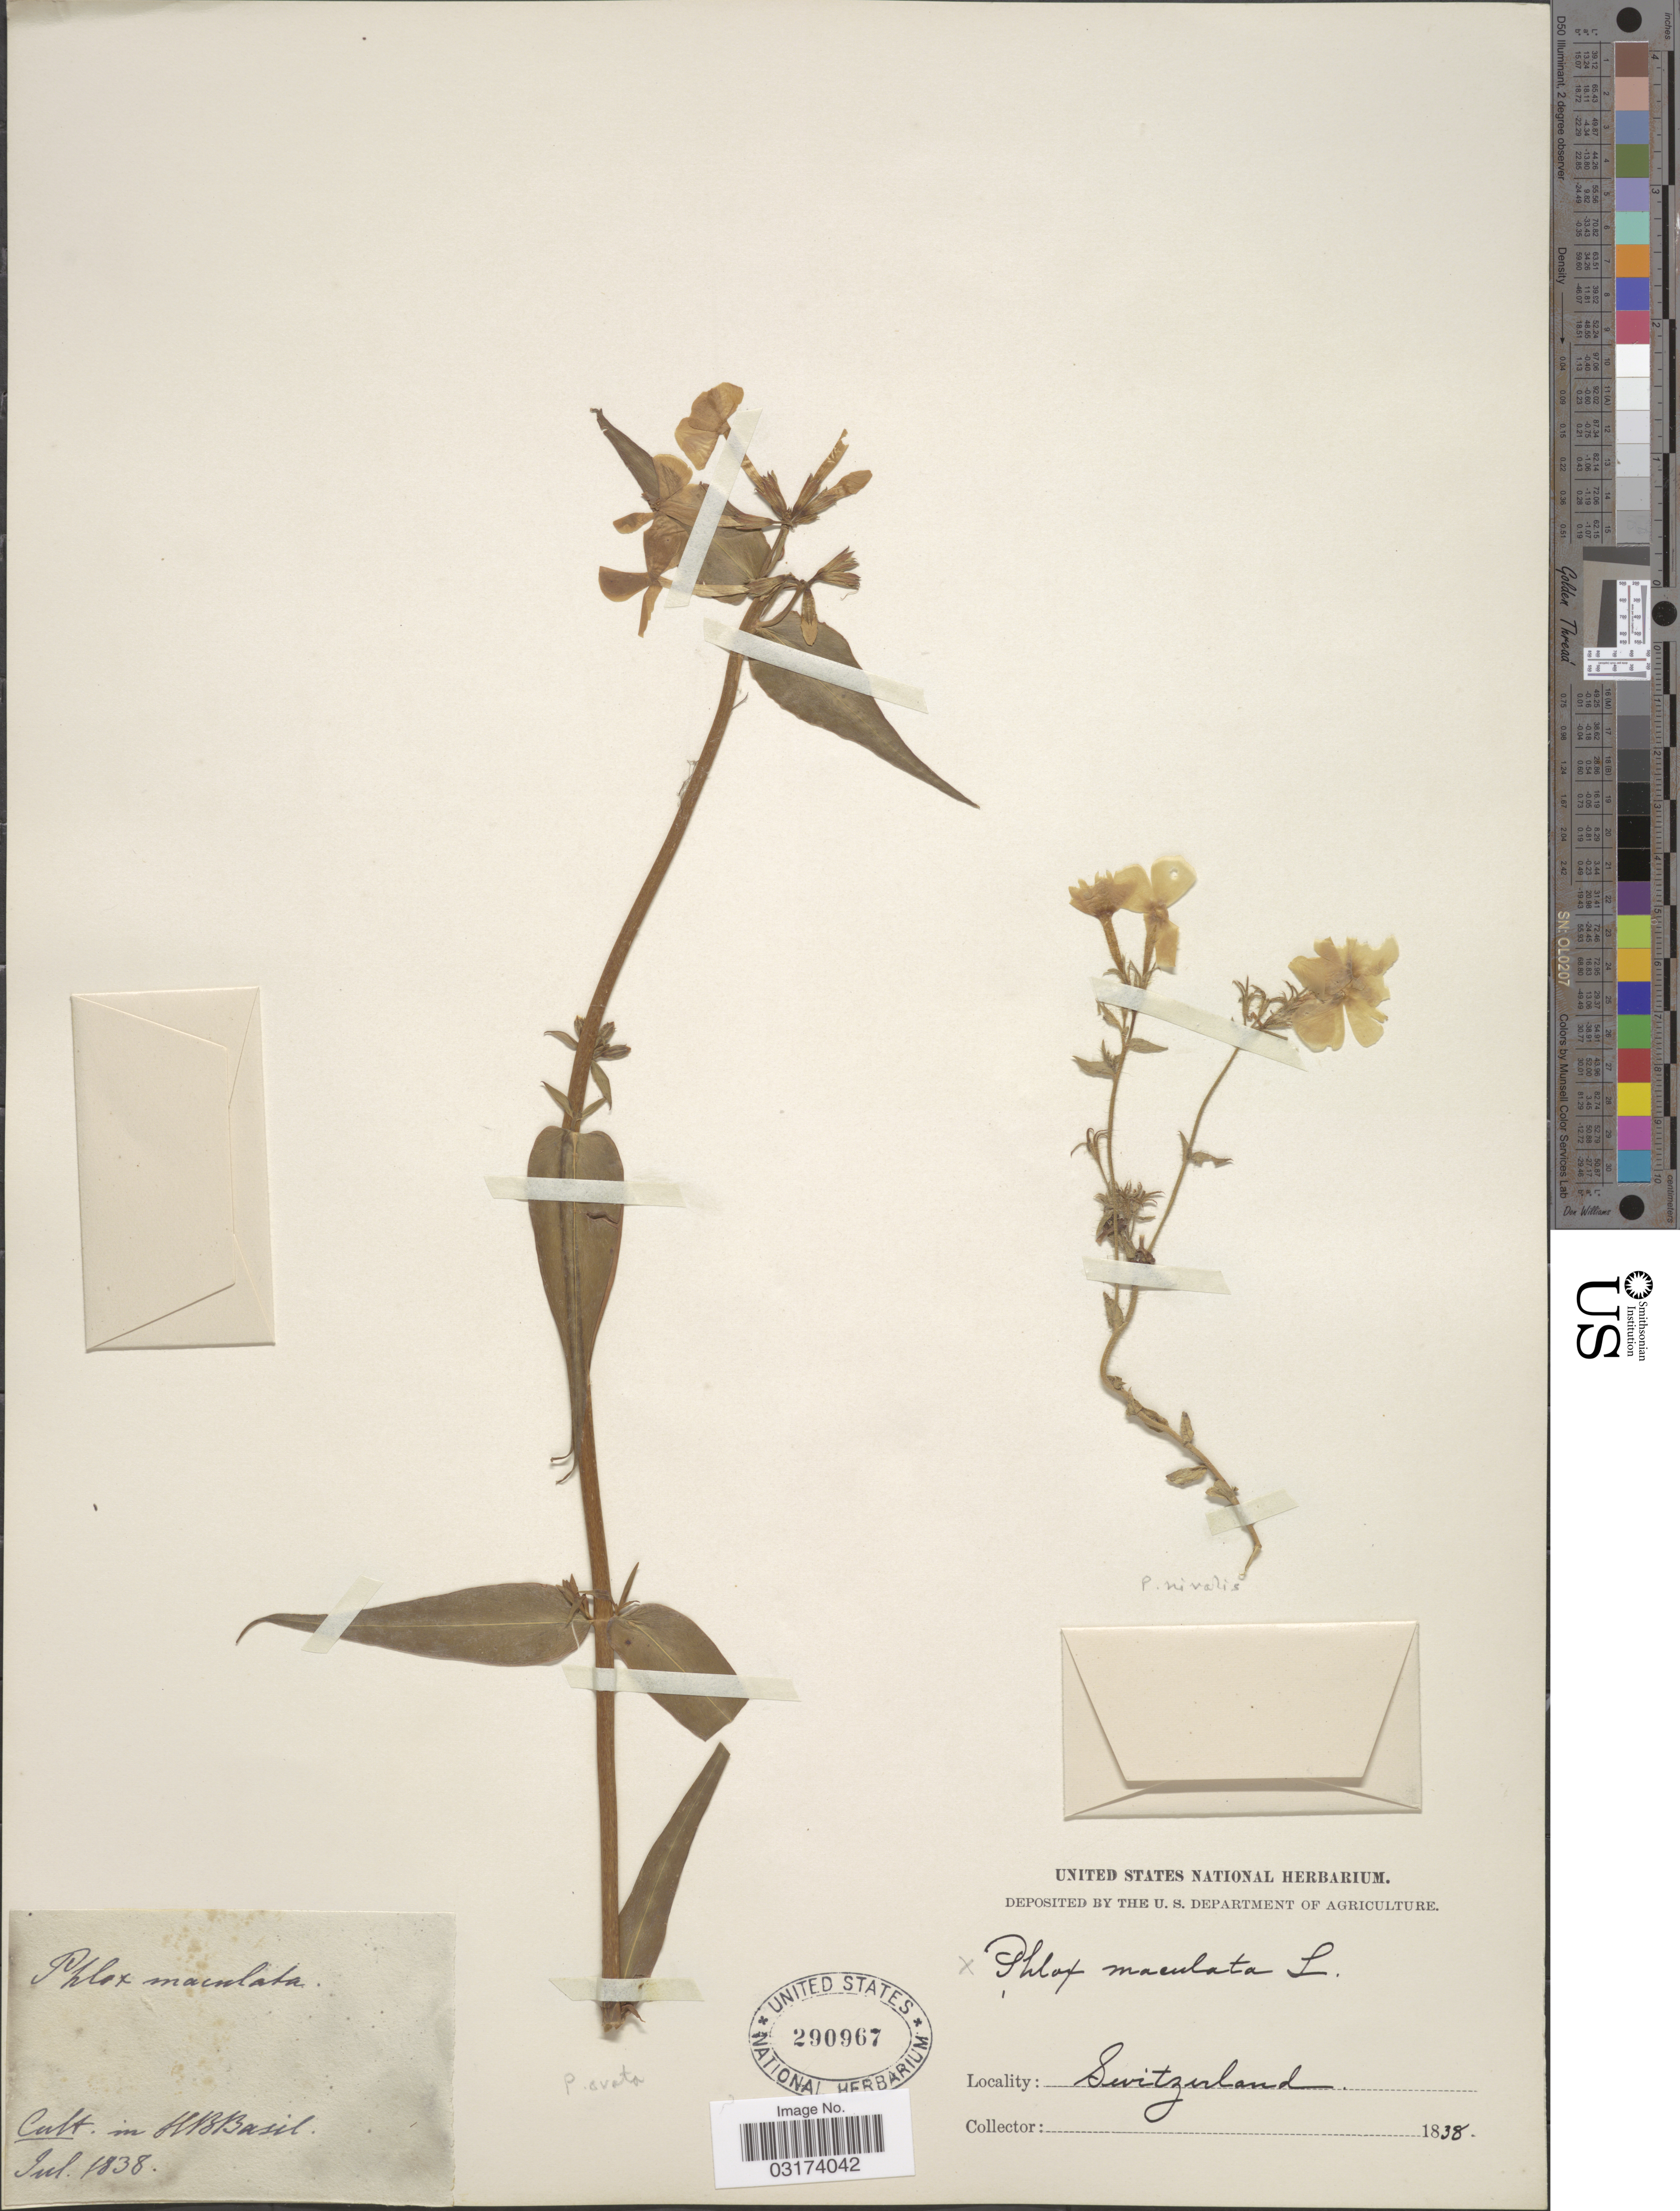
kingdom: Plantae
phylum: Tracheophyta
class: Magnoliopsida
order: Ericales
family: Polemoniaceae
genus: Phlox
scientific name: Phlox maculata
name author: L.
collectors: ex herb. United States National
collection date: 1838-07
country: Switzerland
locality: Cult. in HB Basil.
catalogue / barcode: US 290967